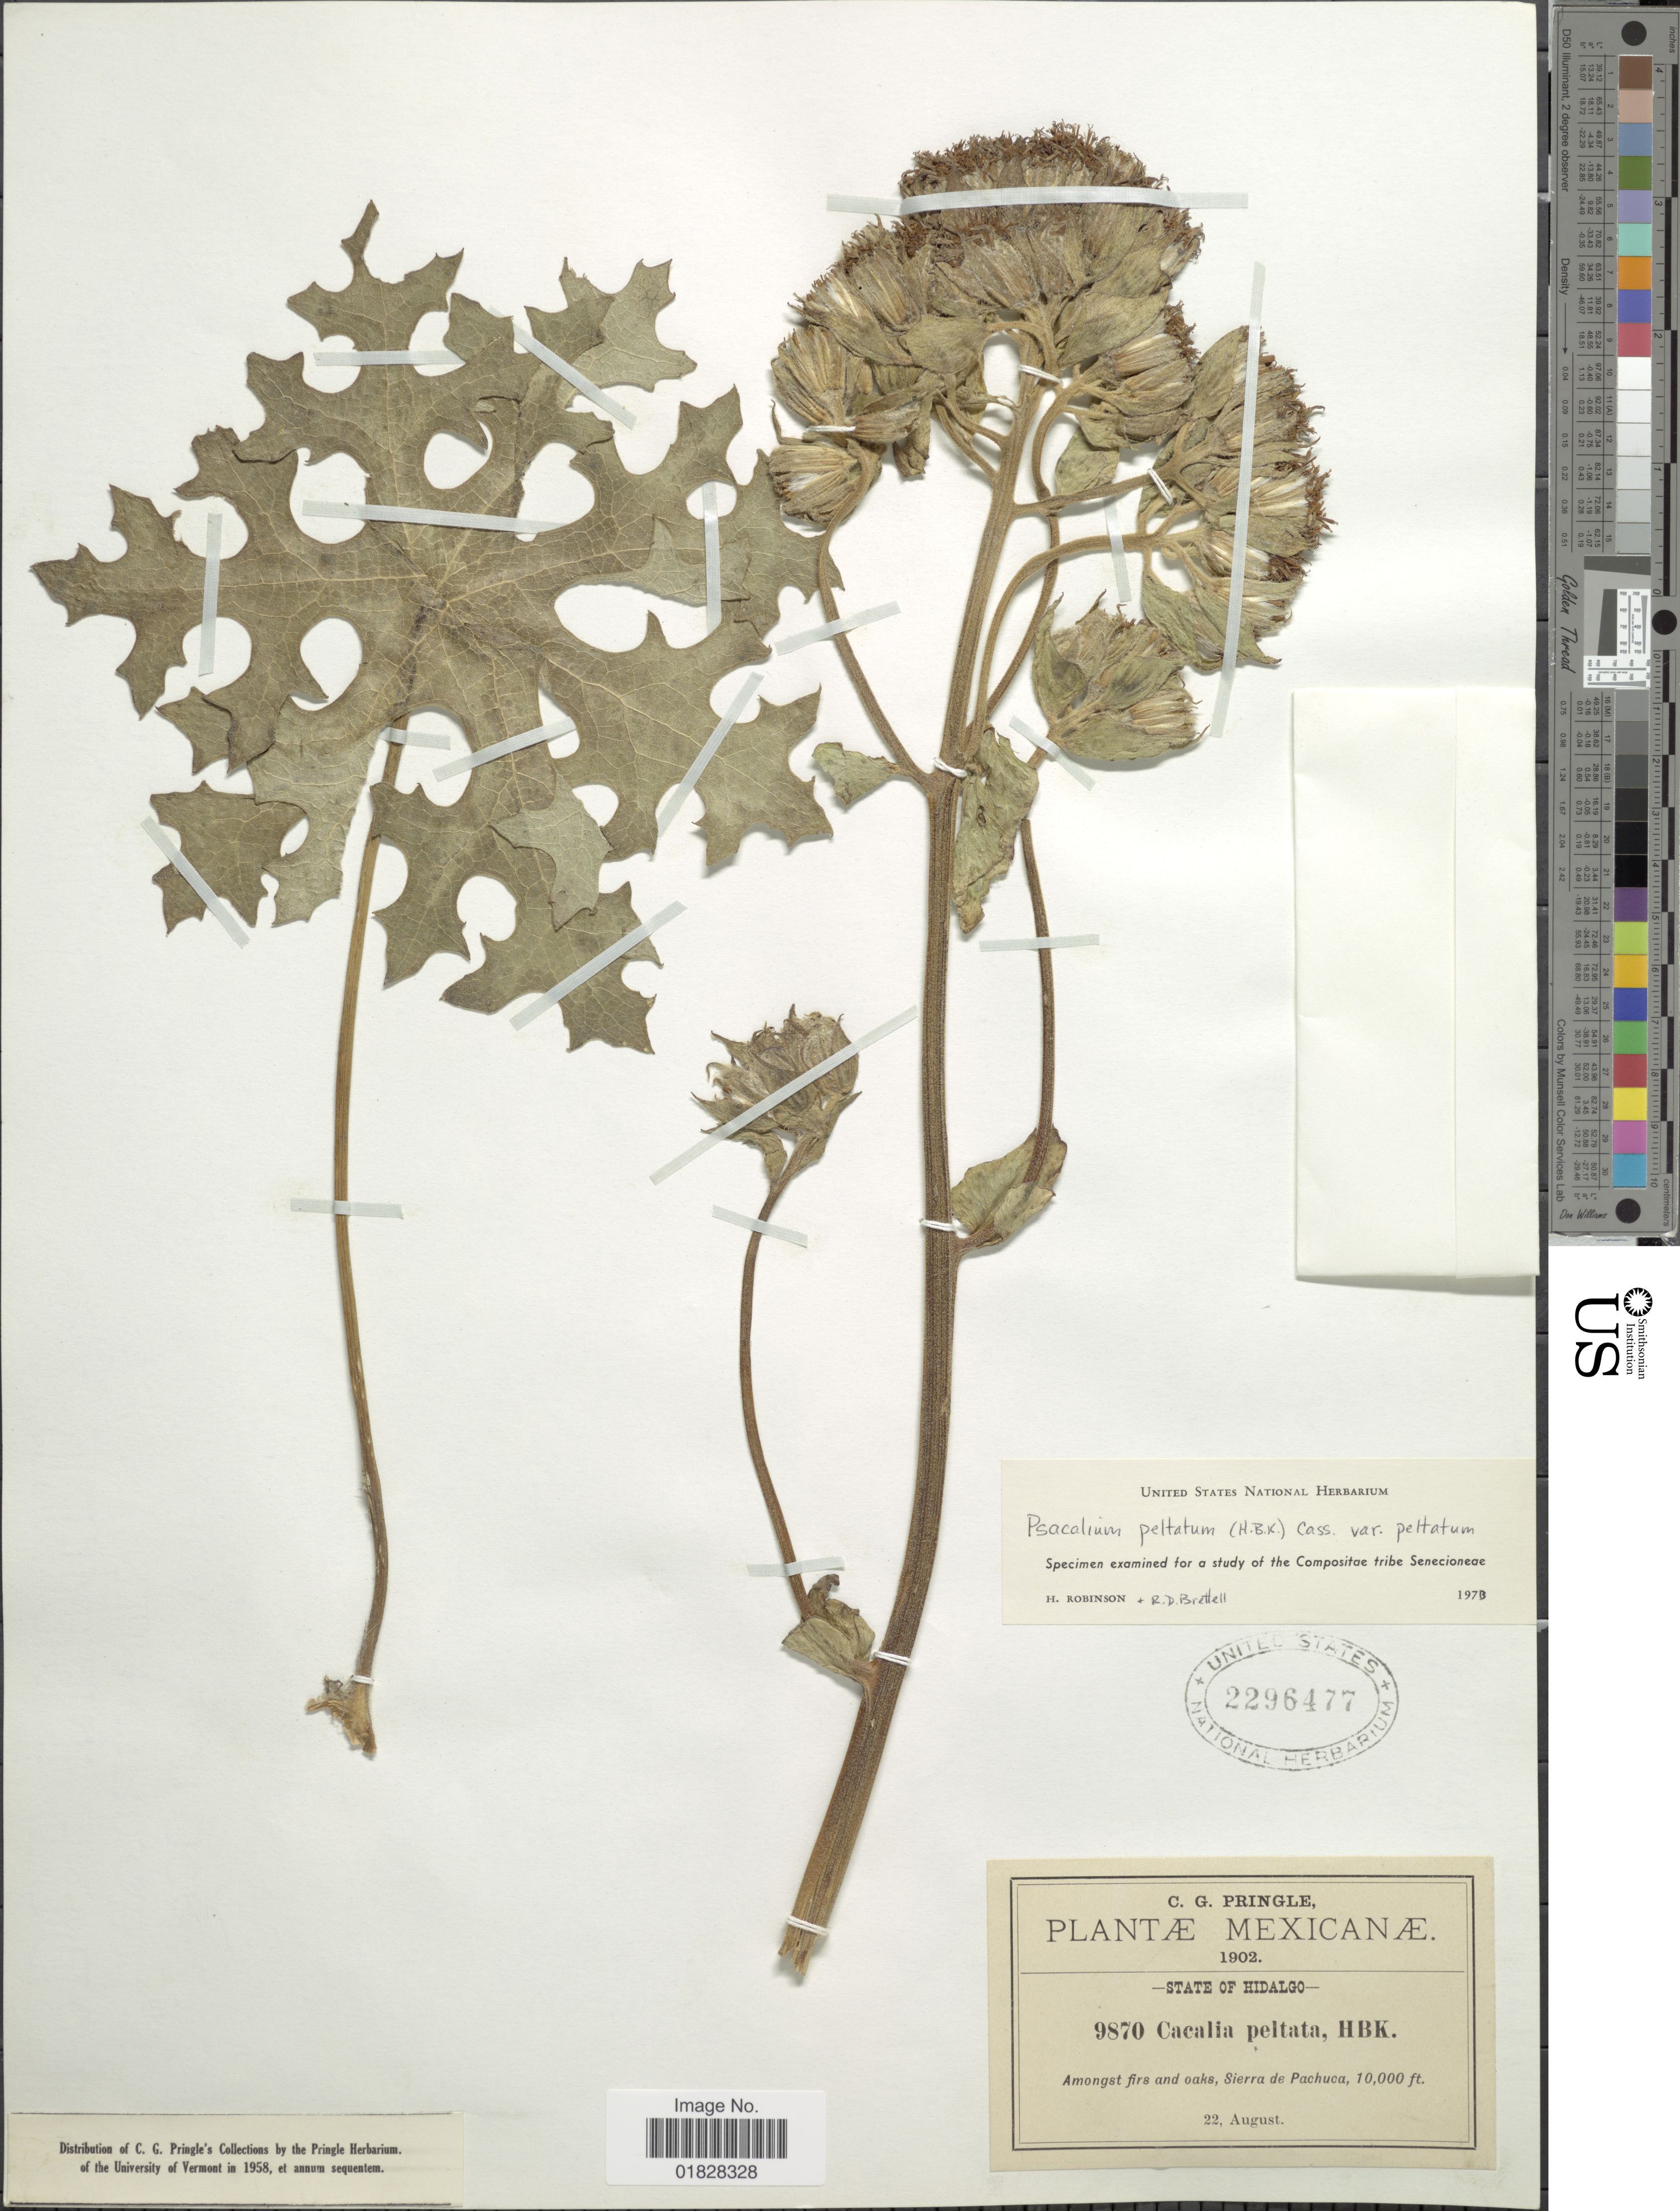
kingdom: Plantae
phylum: Tracheophyta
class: Magnoliopsida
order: Asterales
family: Asteraceae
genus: Psacalium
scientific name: Psacalium peltatum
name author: Cass.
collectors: C. G. Pringle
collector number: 9870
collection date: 1902-08-22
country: Mexico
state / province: Hidalgo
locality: State of Hidalgo. Amongst firs and oaks, Sierra de Pachuca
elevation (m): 3048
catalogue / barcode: US 2296477